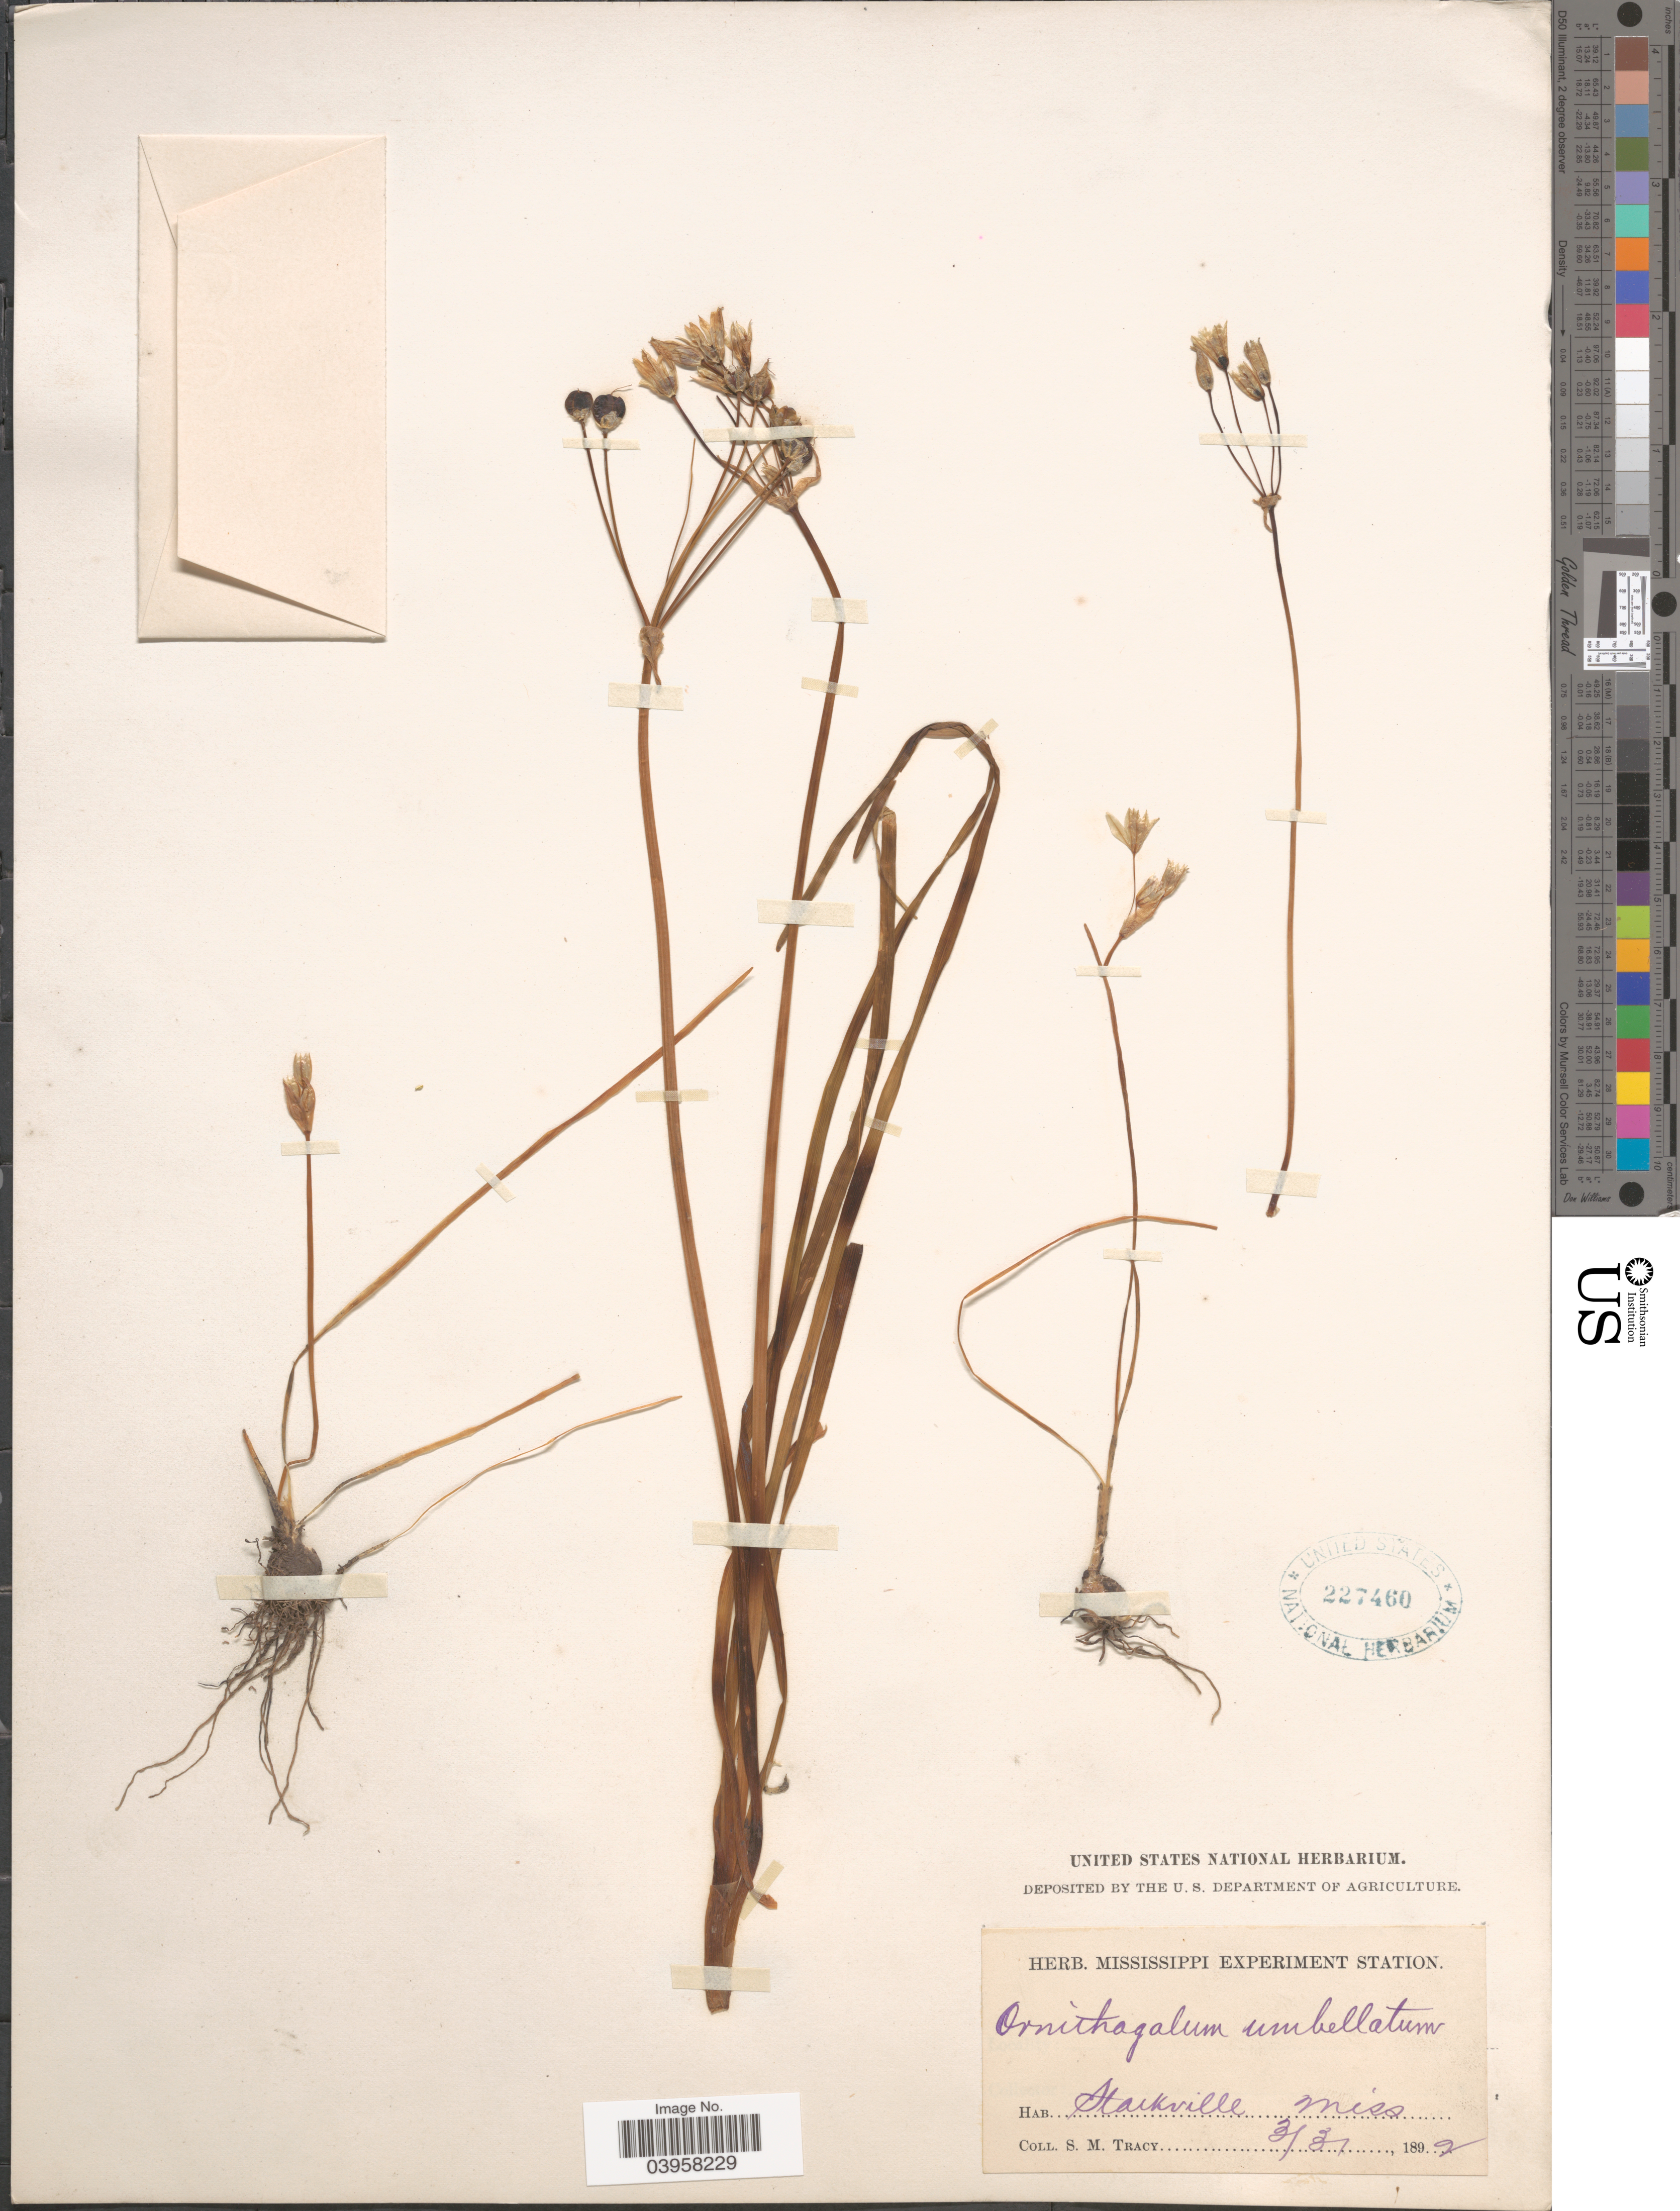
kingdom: Plantae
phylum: Tracheophyta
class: Liliopsida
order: Asparagales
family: Amaryllidaceae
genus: Nothoscordum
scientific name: Nothoscordum bivalve var. bivalve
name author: (L.) Britton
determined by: Strong, Mark T., (BOT), Smithsonian Institution - National Museum of Natural History (UNITED STATES)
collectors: S. M. Tracy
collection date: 1892-03-31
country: United States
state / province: Mississippi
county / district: Oktibbeha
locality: Starkville.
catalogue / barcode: US 227460